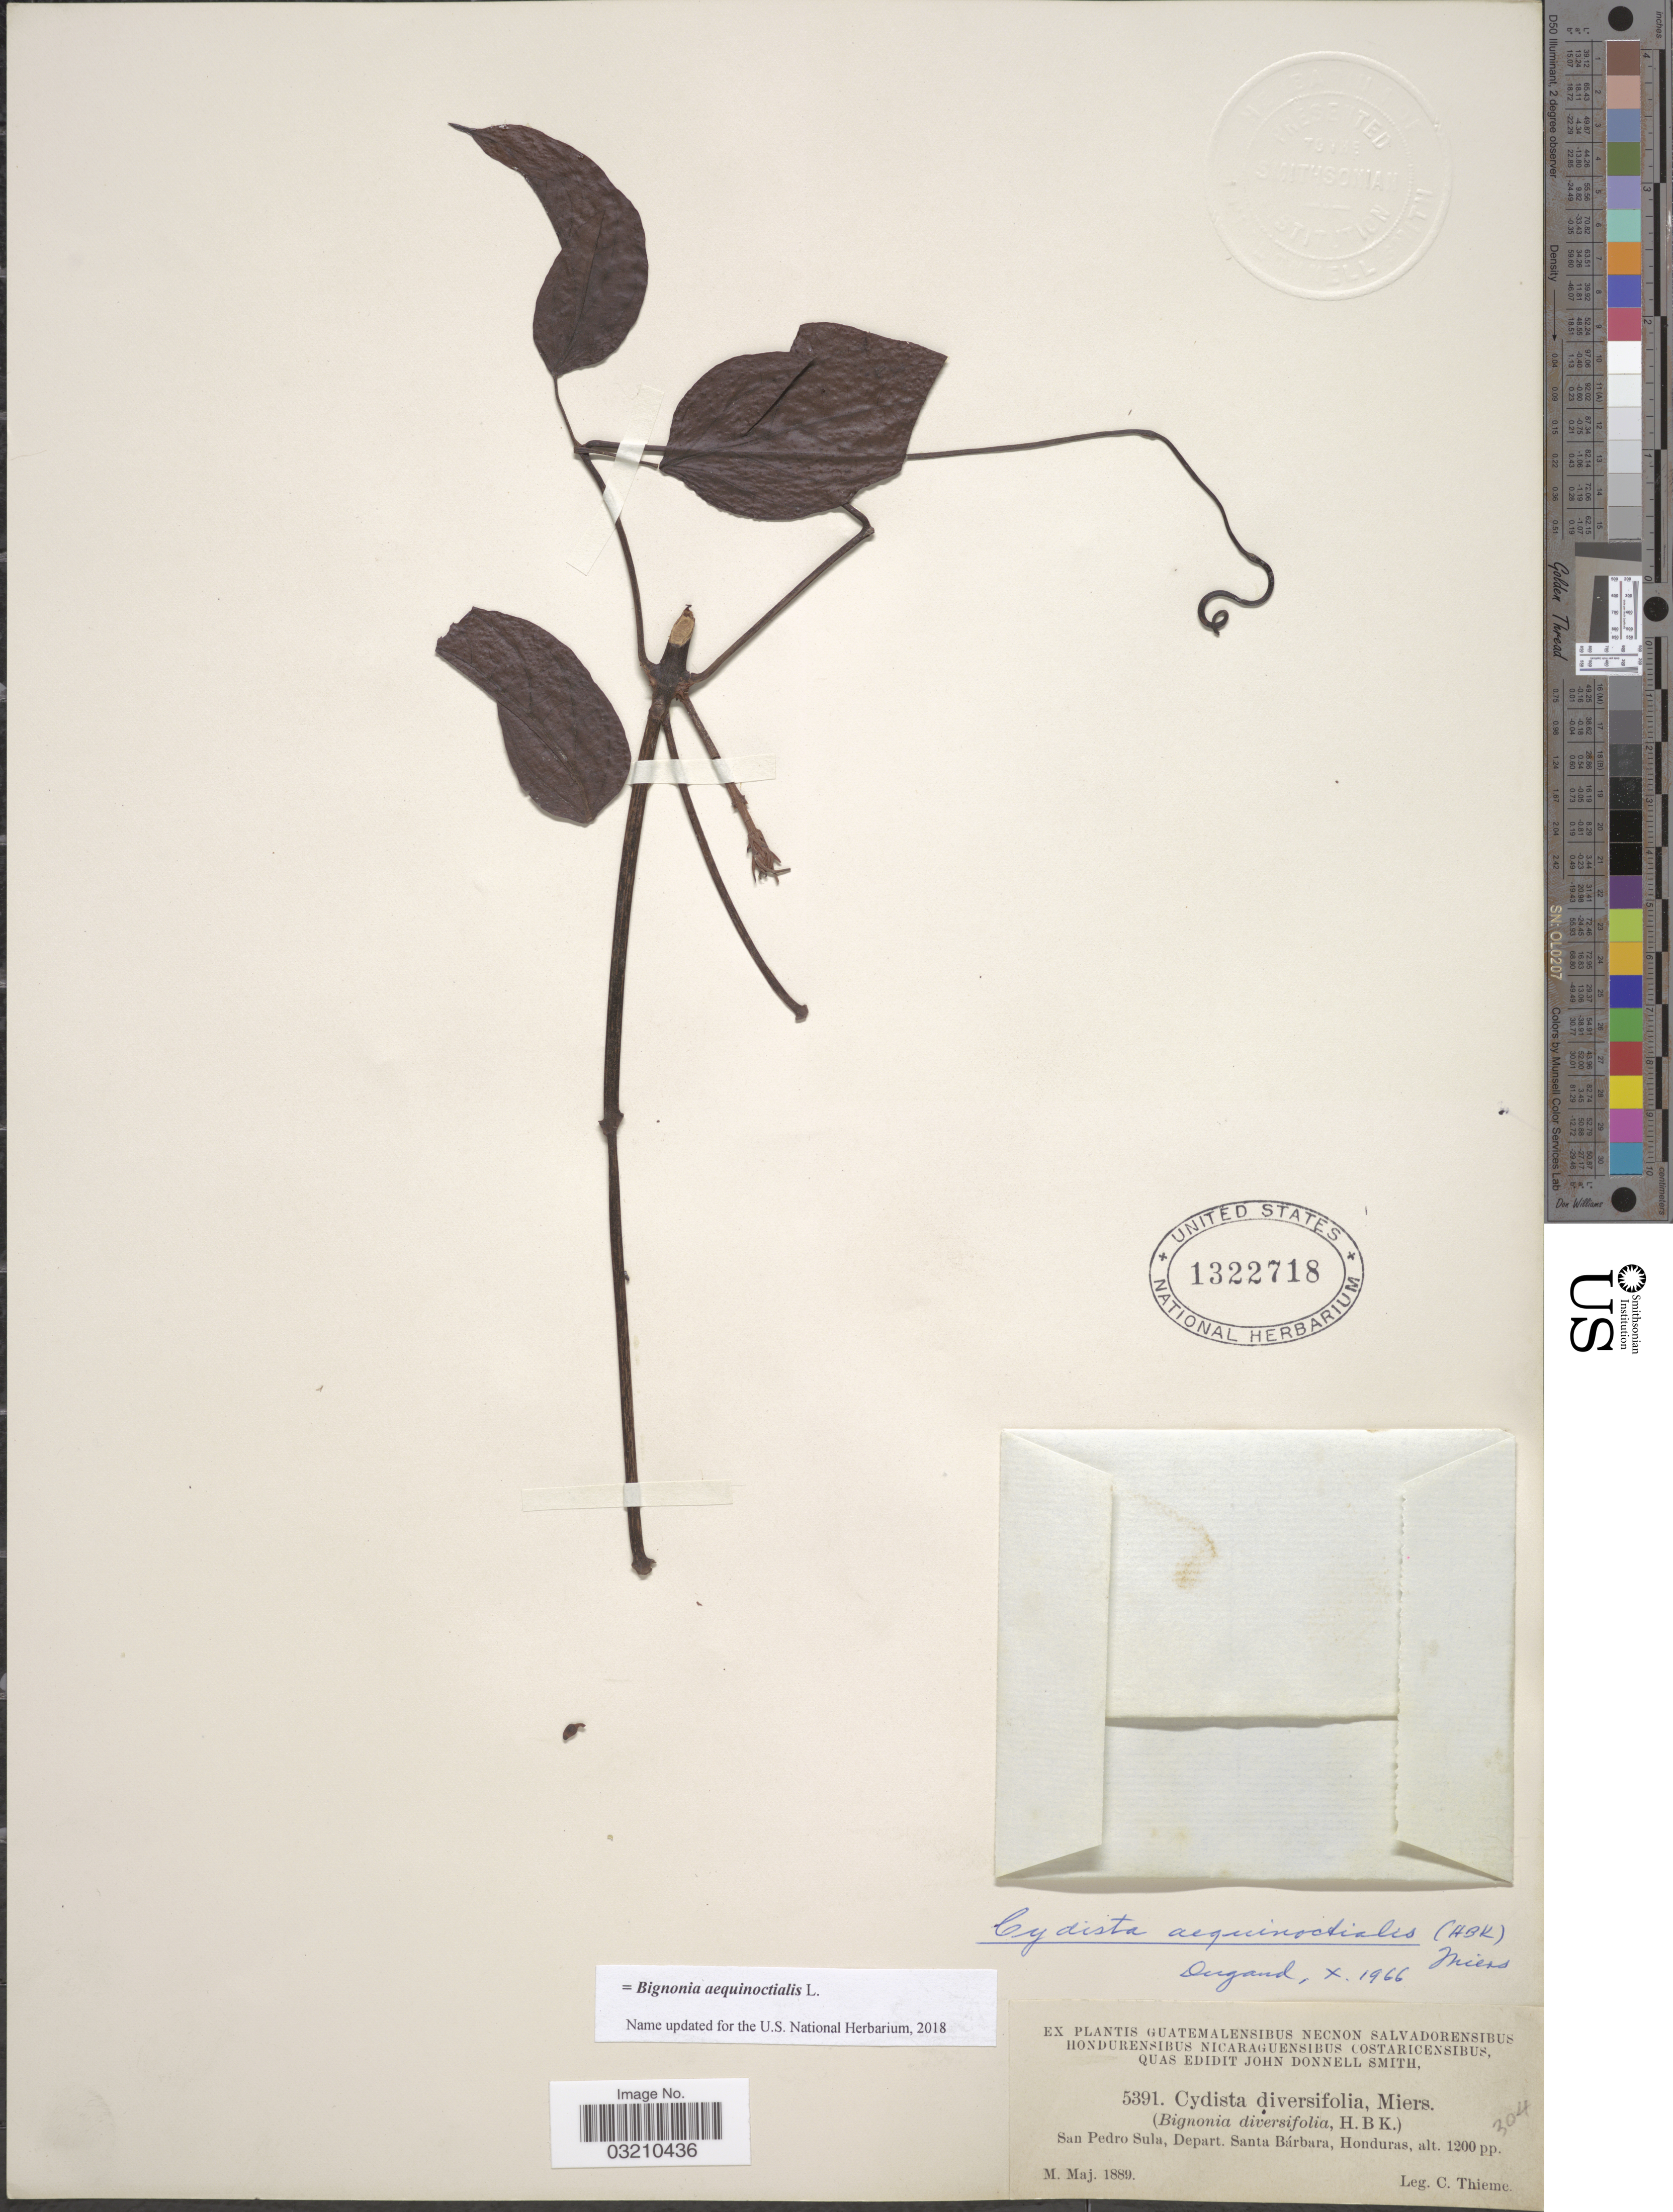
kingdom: Plantae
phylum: Tracheophyta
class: Magnoliopsida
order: Lamiales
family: Bignoniaceae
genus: Bignonia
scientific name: Bignonia aequinoctialis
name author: L.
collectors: C. Thieme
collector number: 5391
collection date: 1889-05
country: Honduras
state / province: Santa Bárbara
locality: San Pedro Sula, Depart. Santa Bárbara.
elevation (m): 366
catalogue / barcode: US 1322718